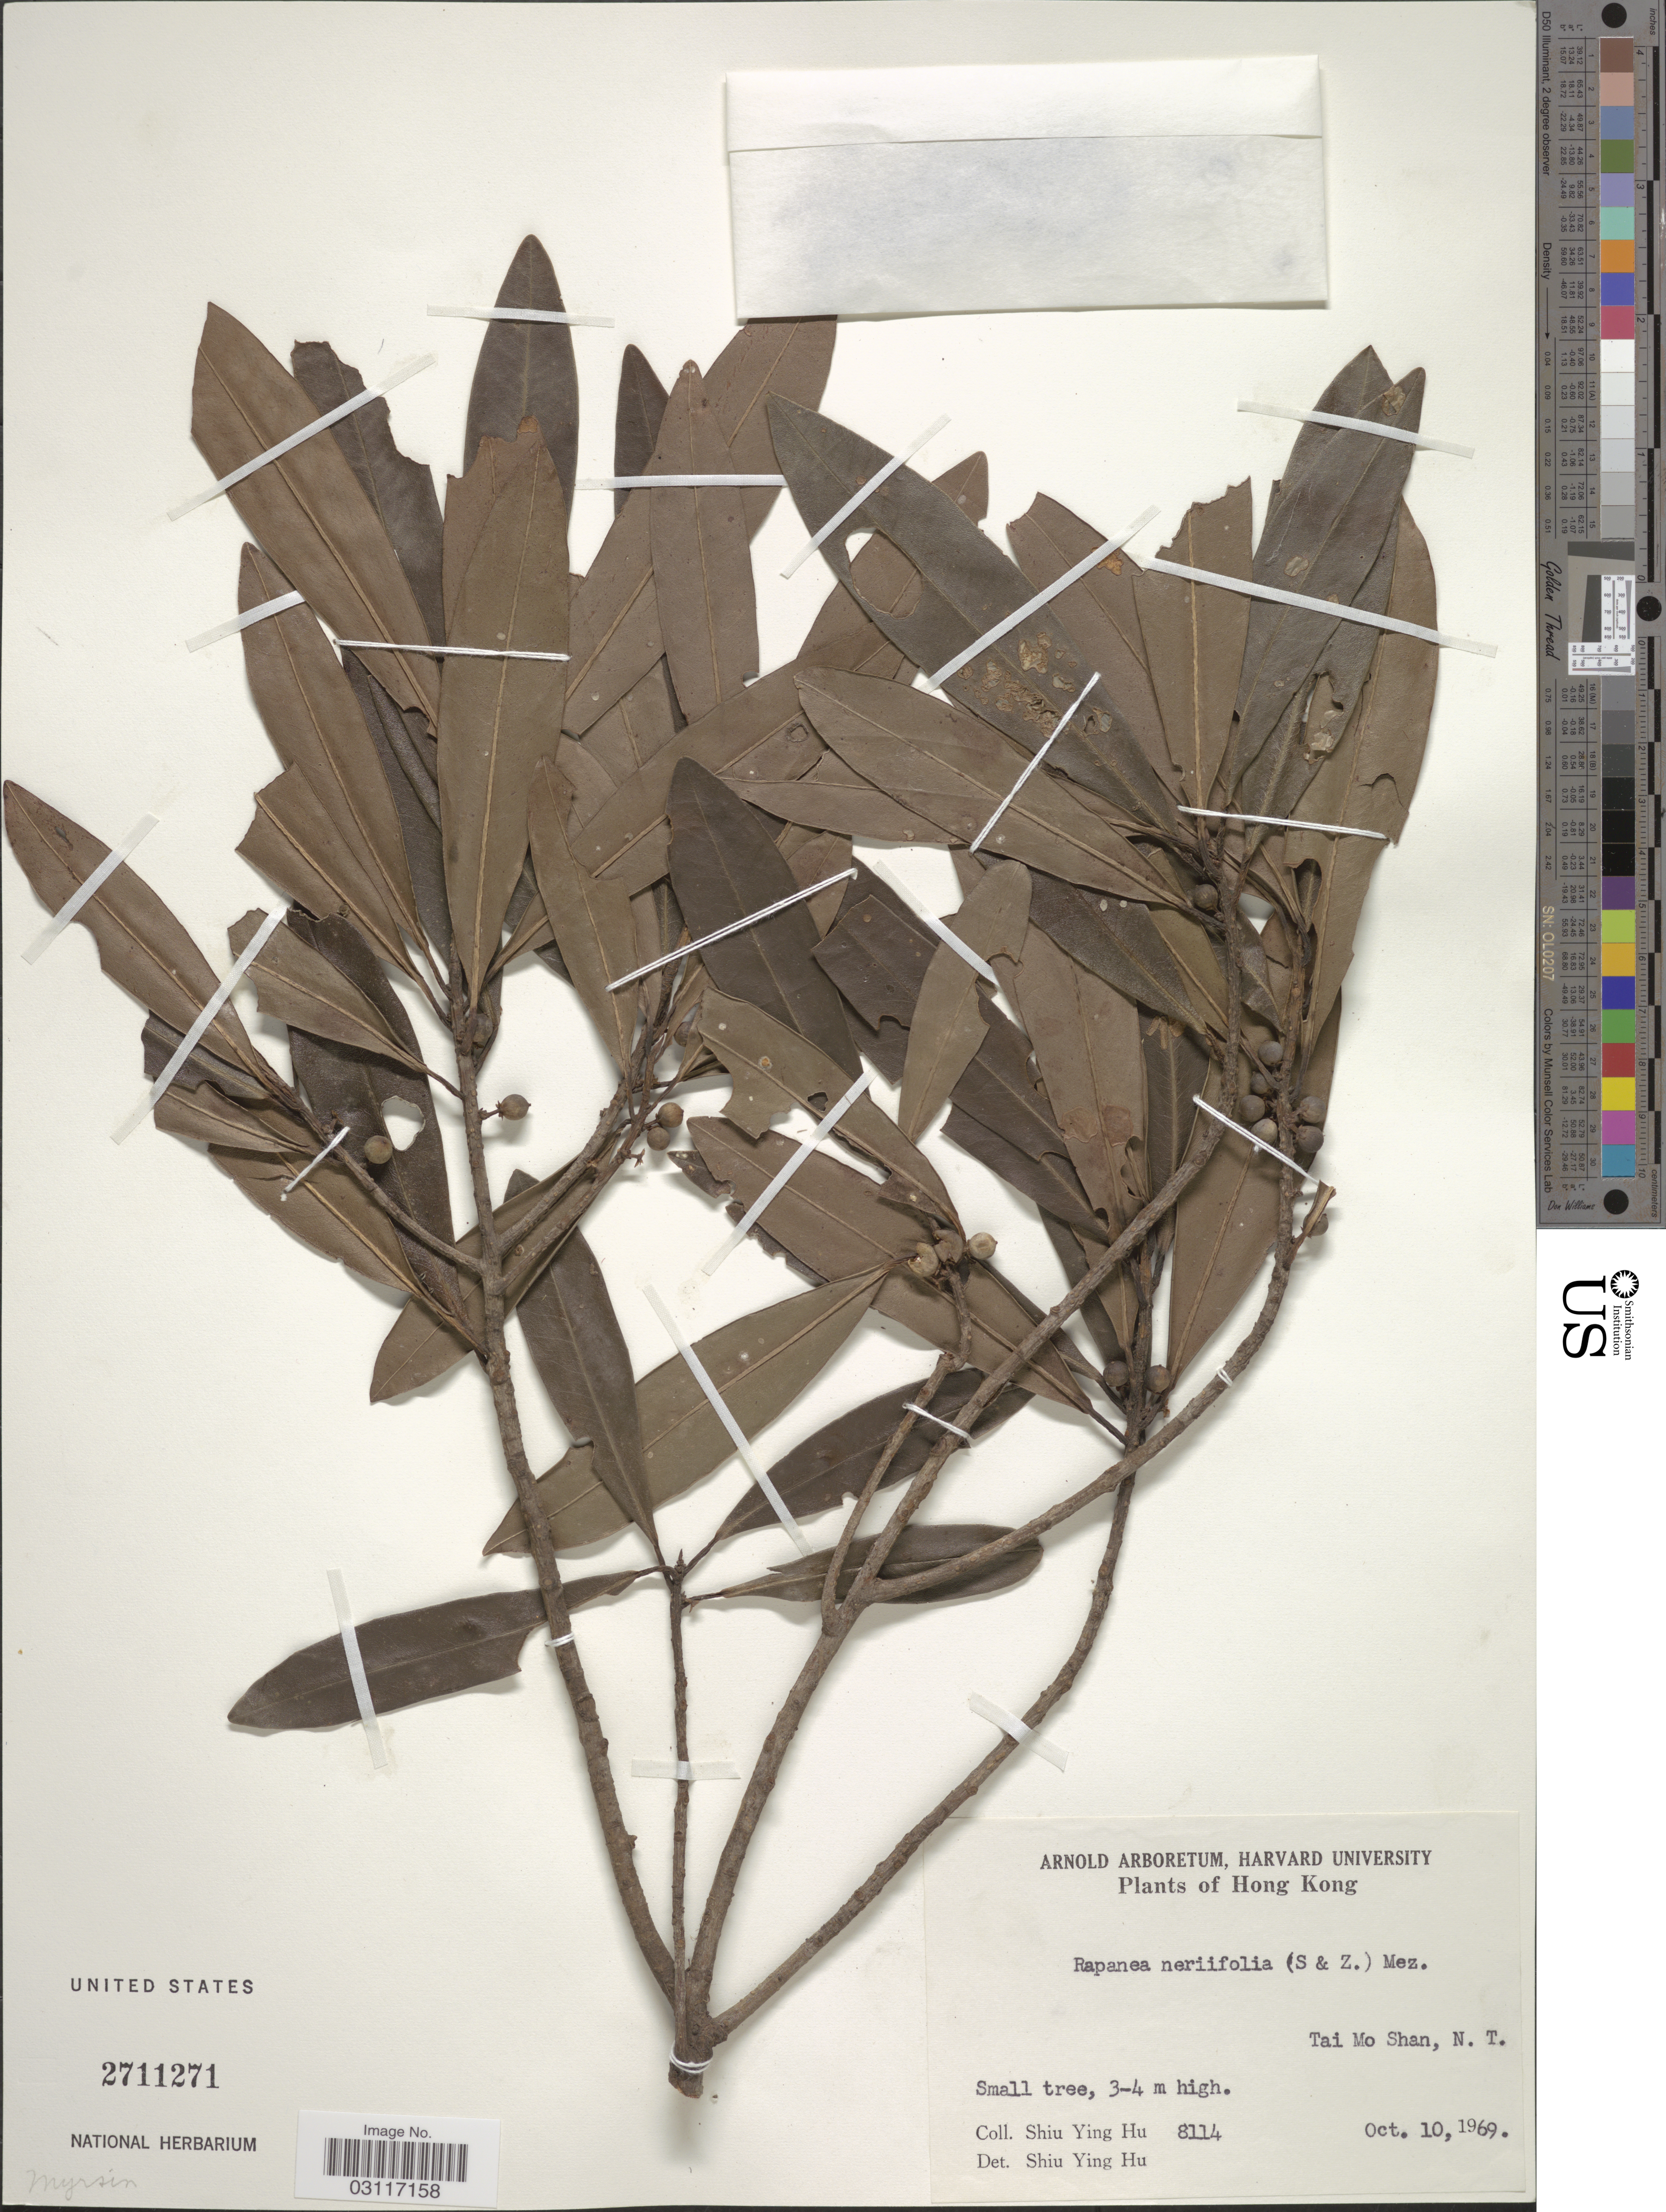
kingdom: Plantae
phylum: Tracheophyta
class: Magnoliopsida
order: Ericales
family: Primulaceae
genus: Myrsine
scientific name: Myrsine seguinii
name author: H. Lév.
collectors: S. Y. Hu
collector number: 8114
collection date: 1969-10-10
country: China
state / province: Hong Kong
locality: Tai Mo Shan, N.T.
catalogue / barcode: US 2711271